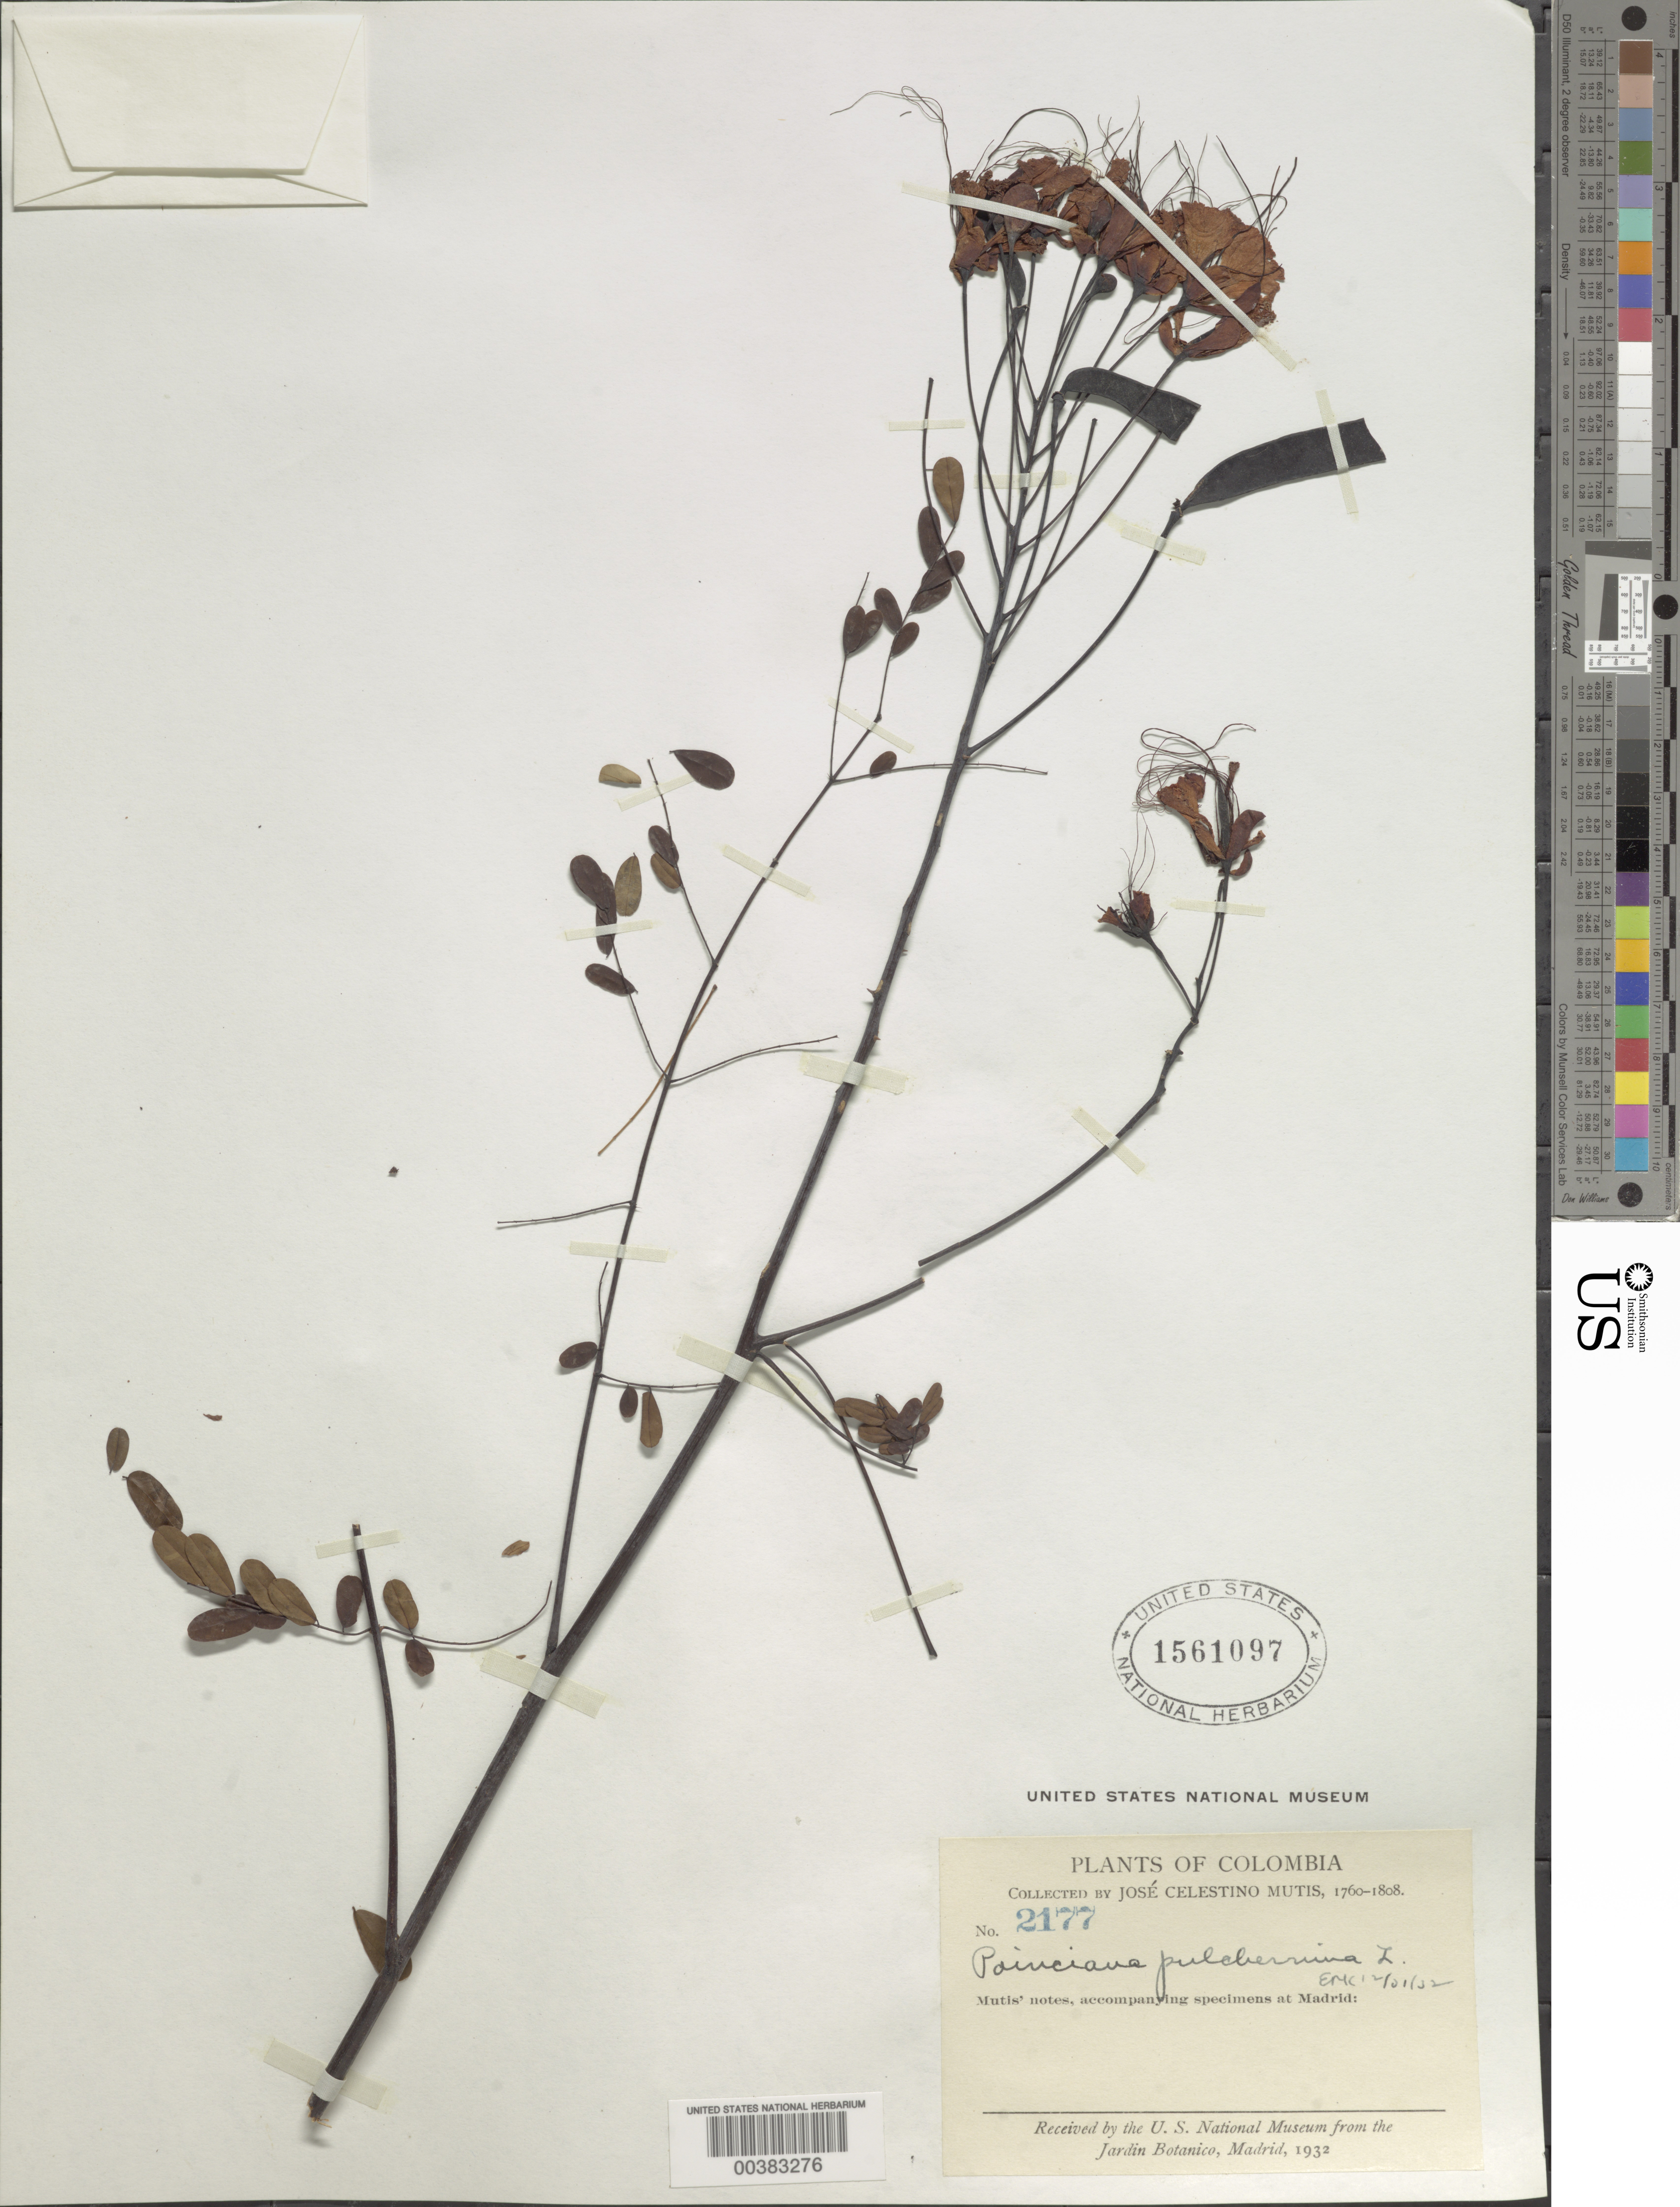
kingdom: Plantae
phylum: Tracheophyta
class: Magnoliopsida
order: Fabales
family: Fabaceae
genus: Caesalpinia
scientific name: Caesalpinia pulcherrima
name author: (L.) Sw.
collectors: J. C. B. Mutis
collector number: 2177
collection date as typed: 1760 to -- -- 1808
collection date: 1760/1808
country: Colombia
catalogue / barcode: US 1561097